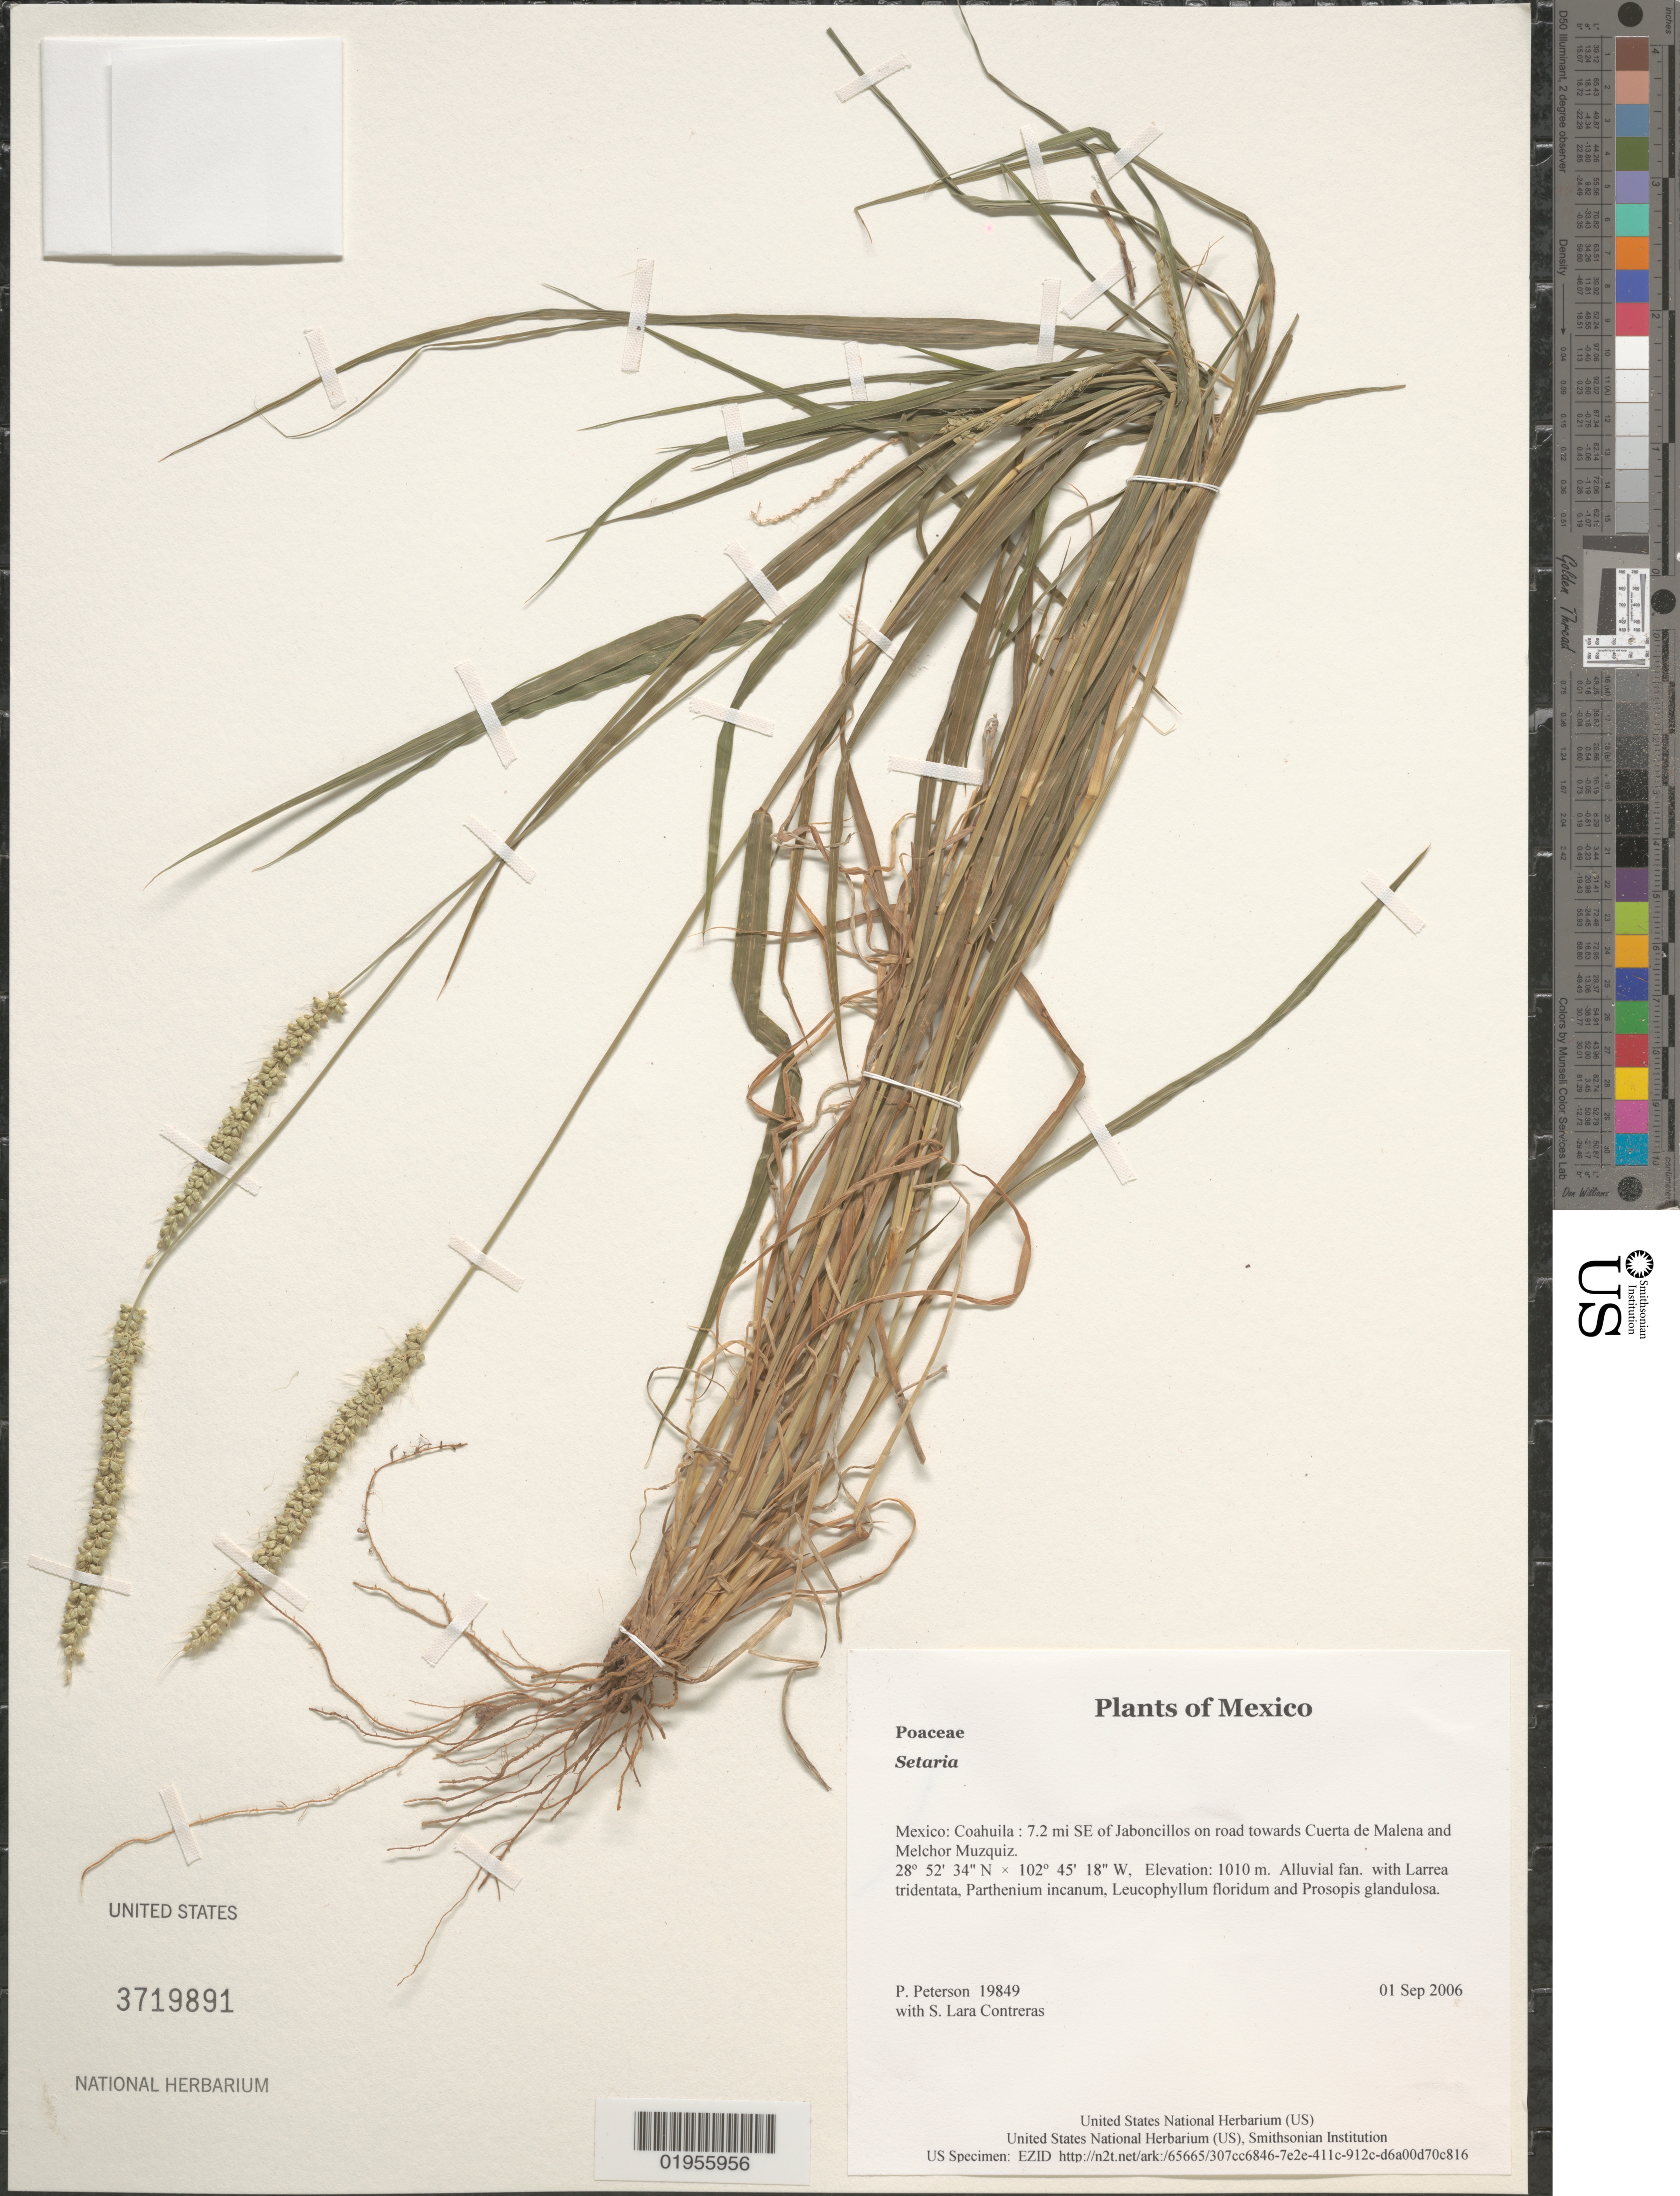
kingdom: Plantae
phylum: Tracheophyta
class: Liliopsida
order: Poales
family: Poaceae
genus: Setaria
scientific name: Setaria sp.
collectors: P. M. Peterson & S. Lara Contreras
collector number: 19849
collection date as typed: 01 Sep 2006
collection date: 2006-09-01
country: Mexico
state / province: Coahuila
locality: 7.2 mi SE of Jaboncillos on road towards Cuerta de Malena and Melchor Muzquiz.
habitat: Alluvial fan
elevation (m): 1010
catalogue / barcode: US 3719891